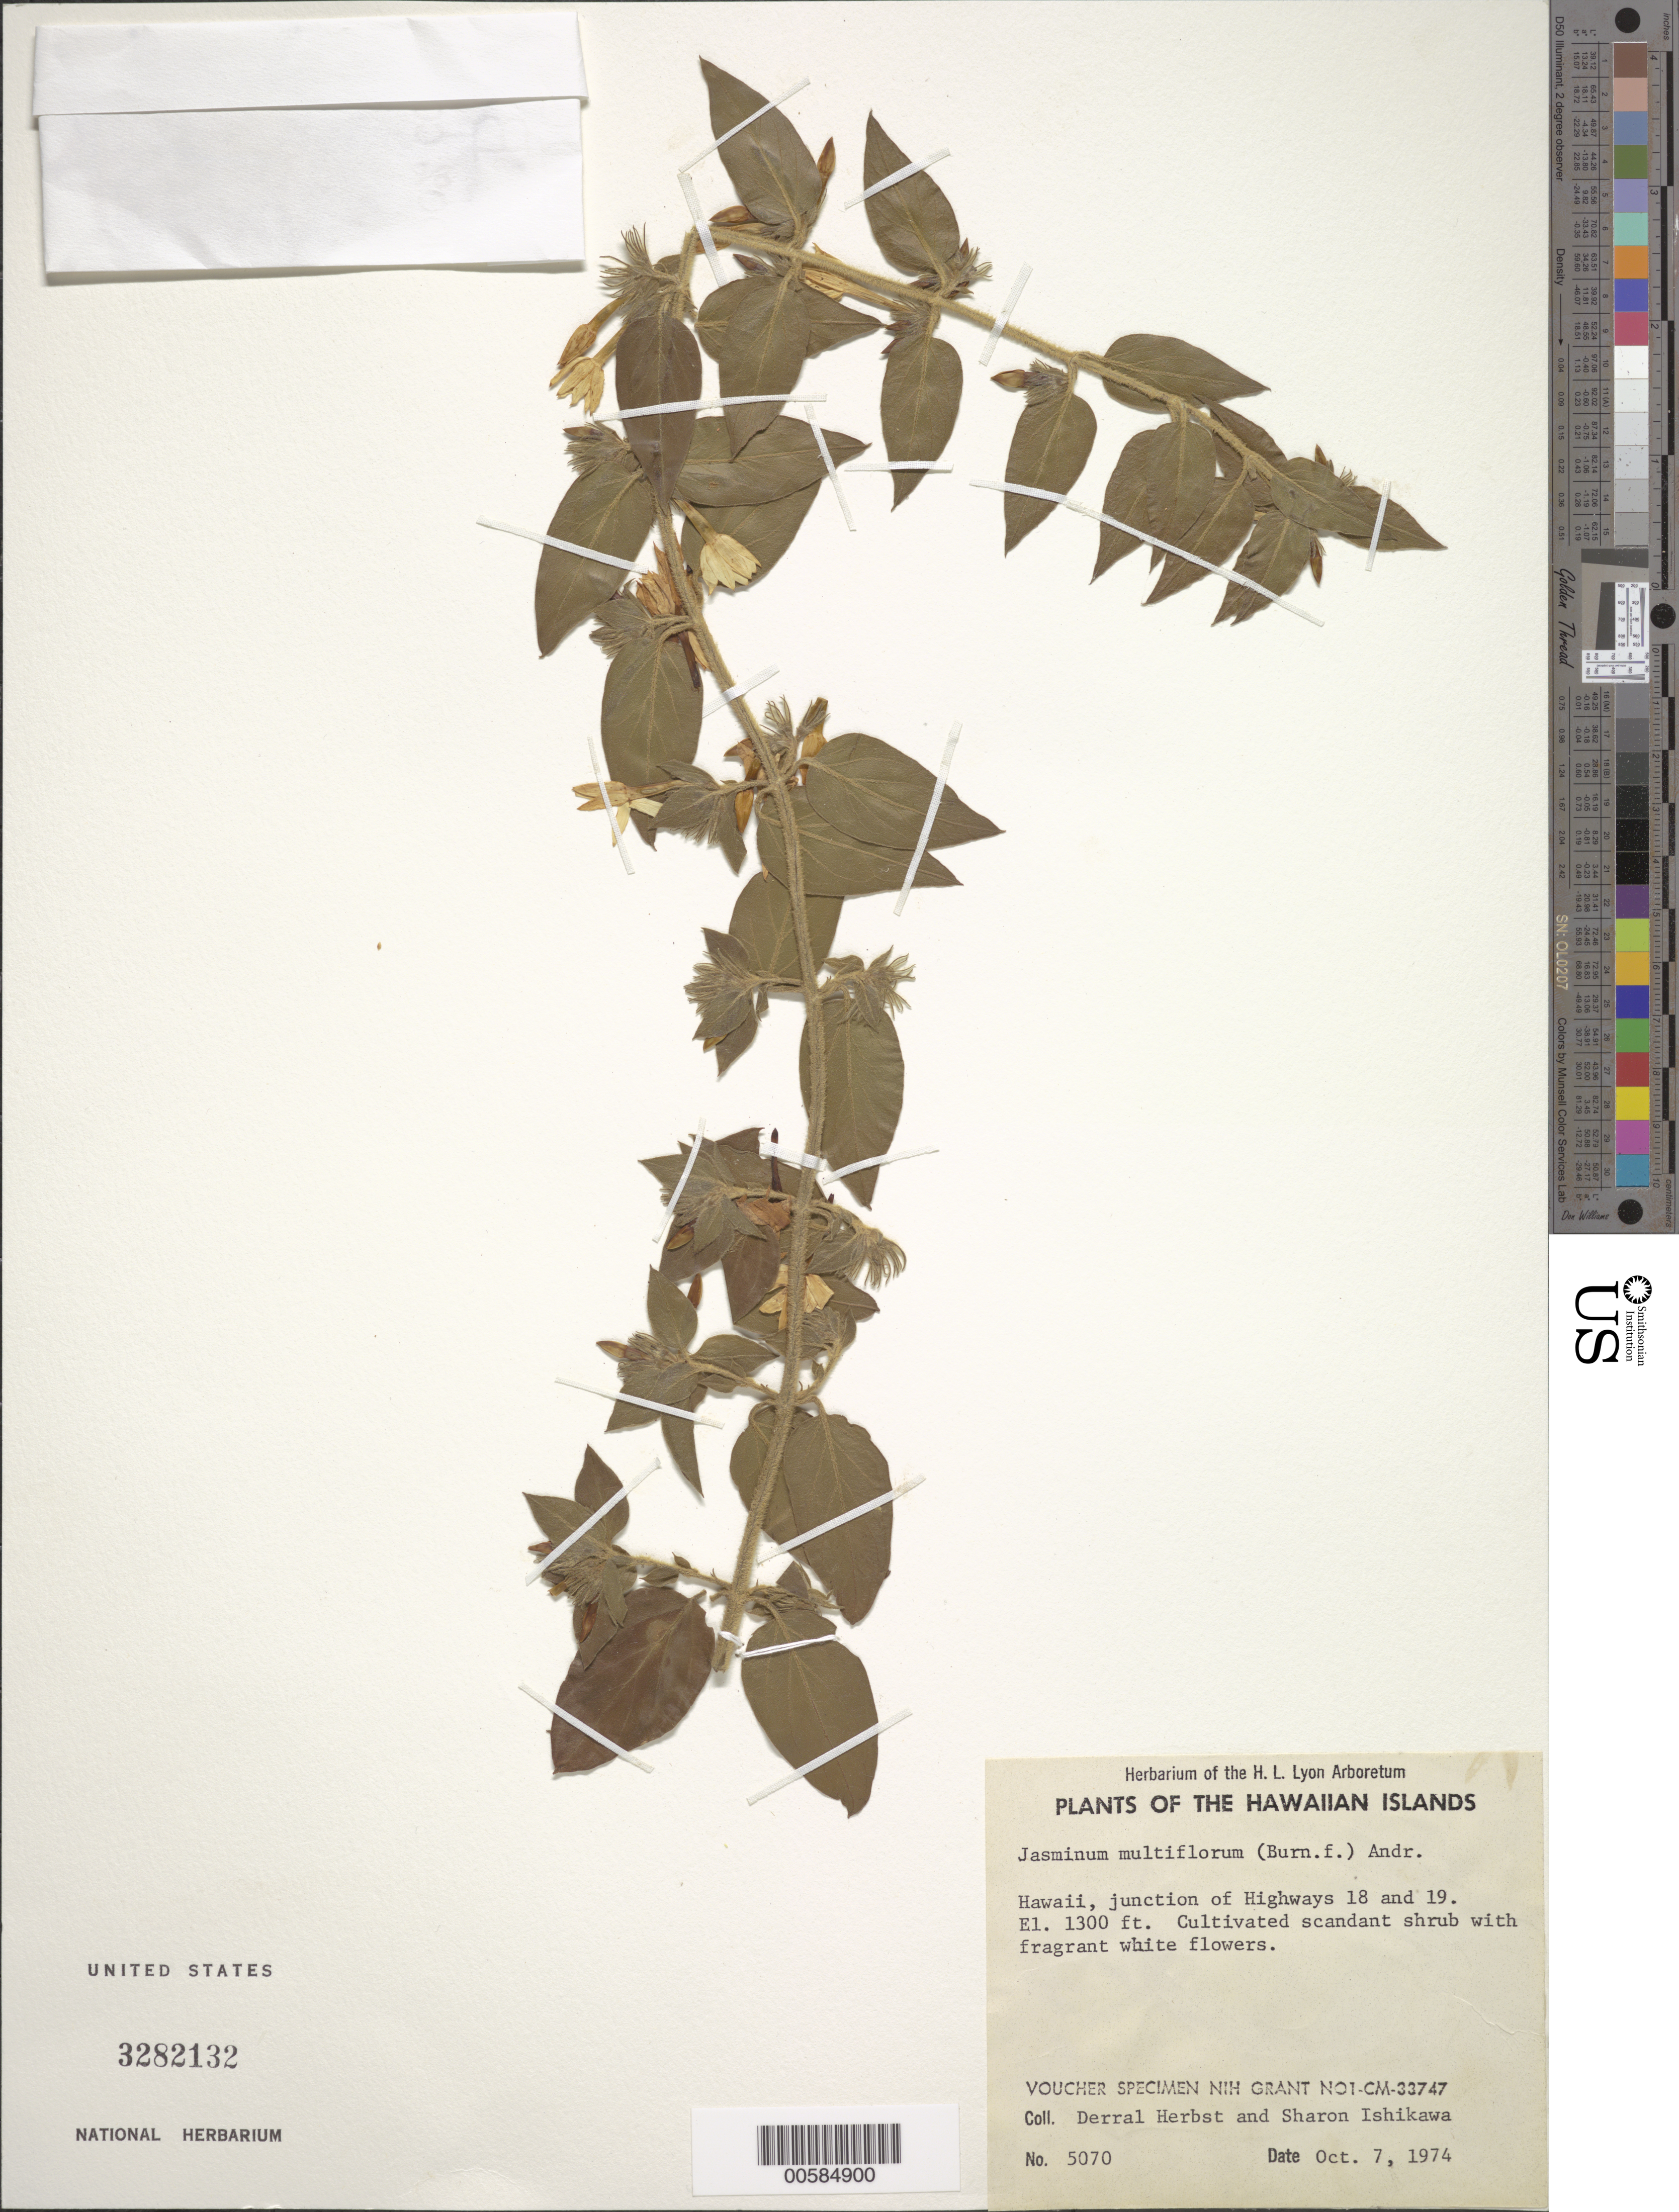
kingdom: Plantae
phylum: Tracheophyta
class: Magnoliopsida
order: Lamiales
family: Oleaceae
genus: Jasminum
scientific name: Jasminum multiflorum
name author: (Burm. f.) Andrews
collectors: D. R. Herbst & S. Ishikawa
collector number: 5070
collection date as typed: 7 Oct 1974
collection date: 1974-10-07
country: United States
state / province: Hawaii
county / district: Hawaii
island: Hawaii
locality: Jct of Hwy 18 & 19.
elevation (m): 396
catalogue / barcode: US 3282132